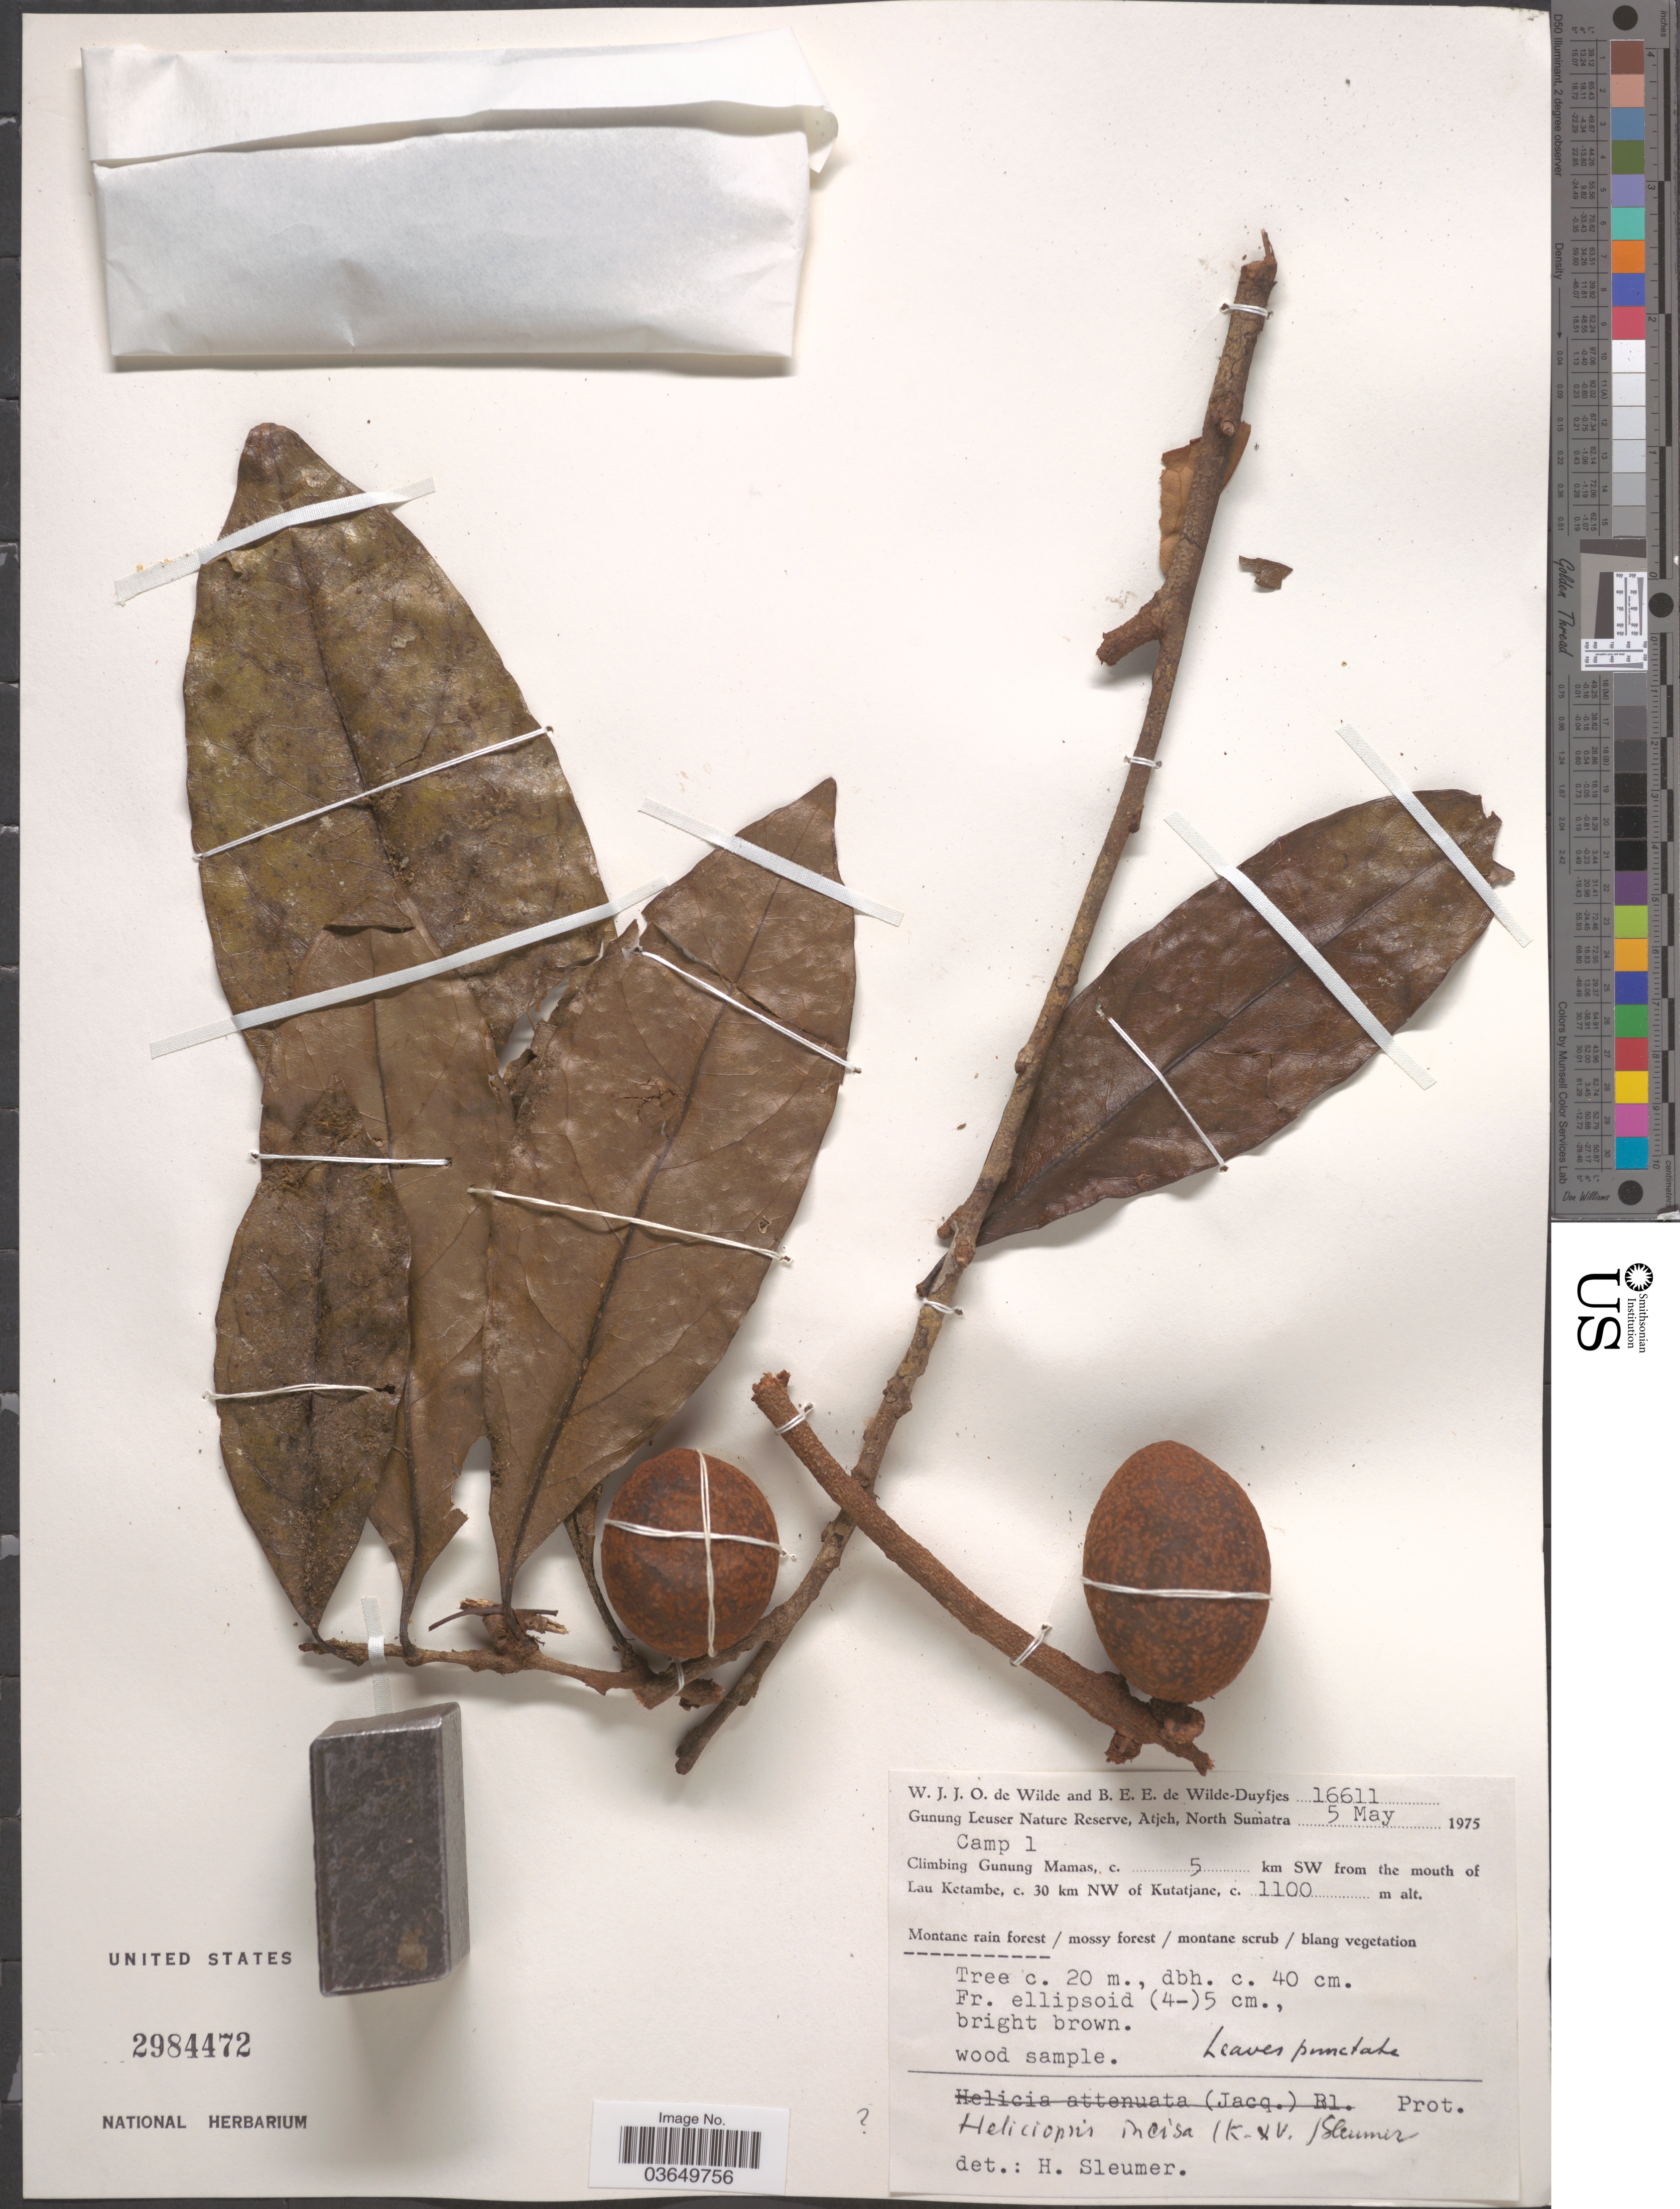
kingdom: Plantae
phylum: Tracheophyta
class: Magnoliopsida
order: Proteales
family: Proteaceae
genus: Helicia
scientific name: Helicia attenuata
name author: (Jack) Blume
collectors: W. J. de Wilde & B. E. de Wilde-Duyfjes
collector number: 16611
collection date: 1975-05-05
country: Indonesia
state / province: Sumatra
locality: Gunung Leuser Nature Reserve, Atjeh, North Sumatra. Camp 1. Climbing Gunung Mamas, c. 5 km SW from the mouth of Lau Ketambe, c. 30 km NW of Kutatjane.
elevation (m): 1100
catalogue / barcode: US 2984472